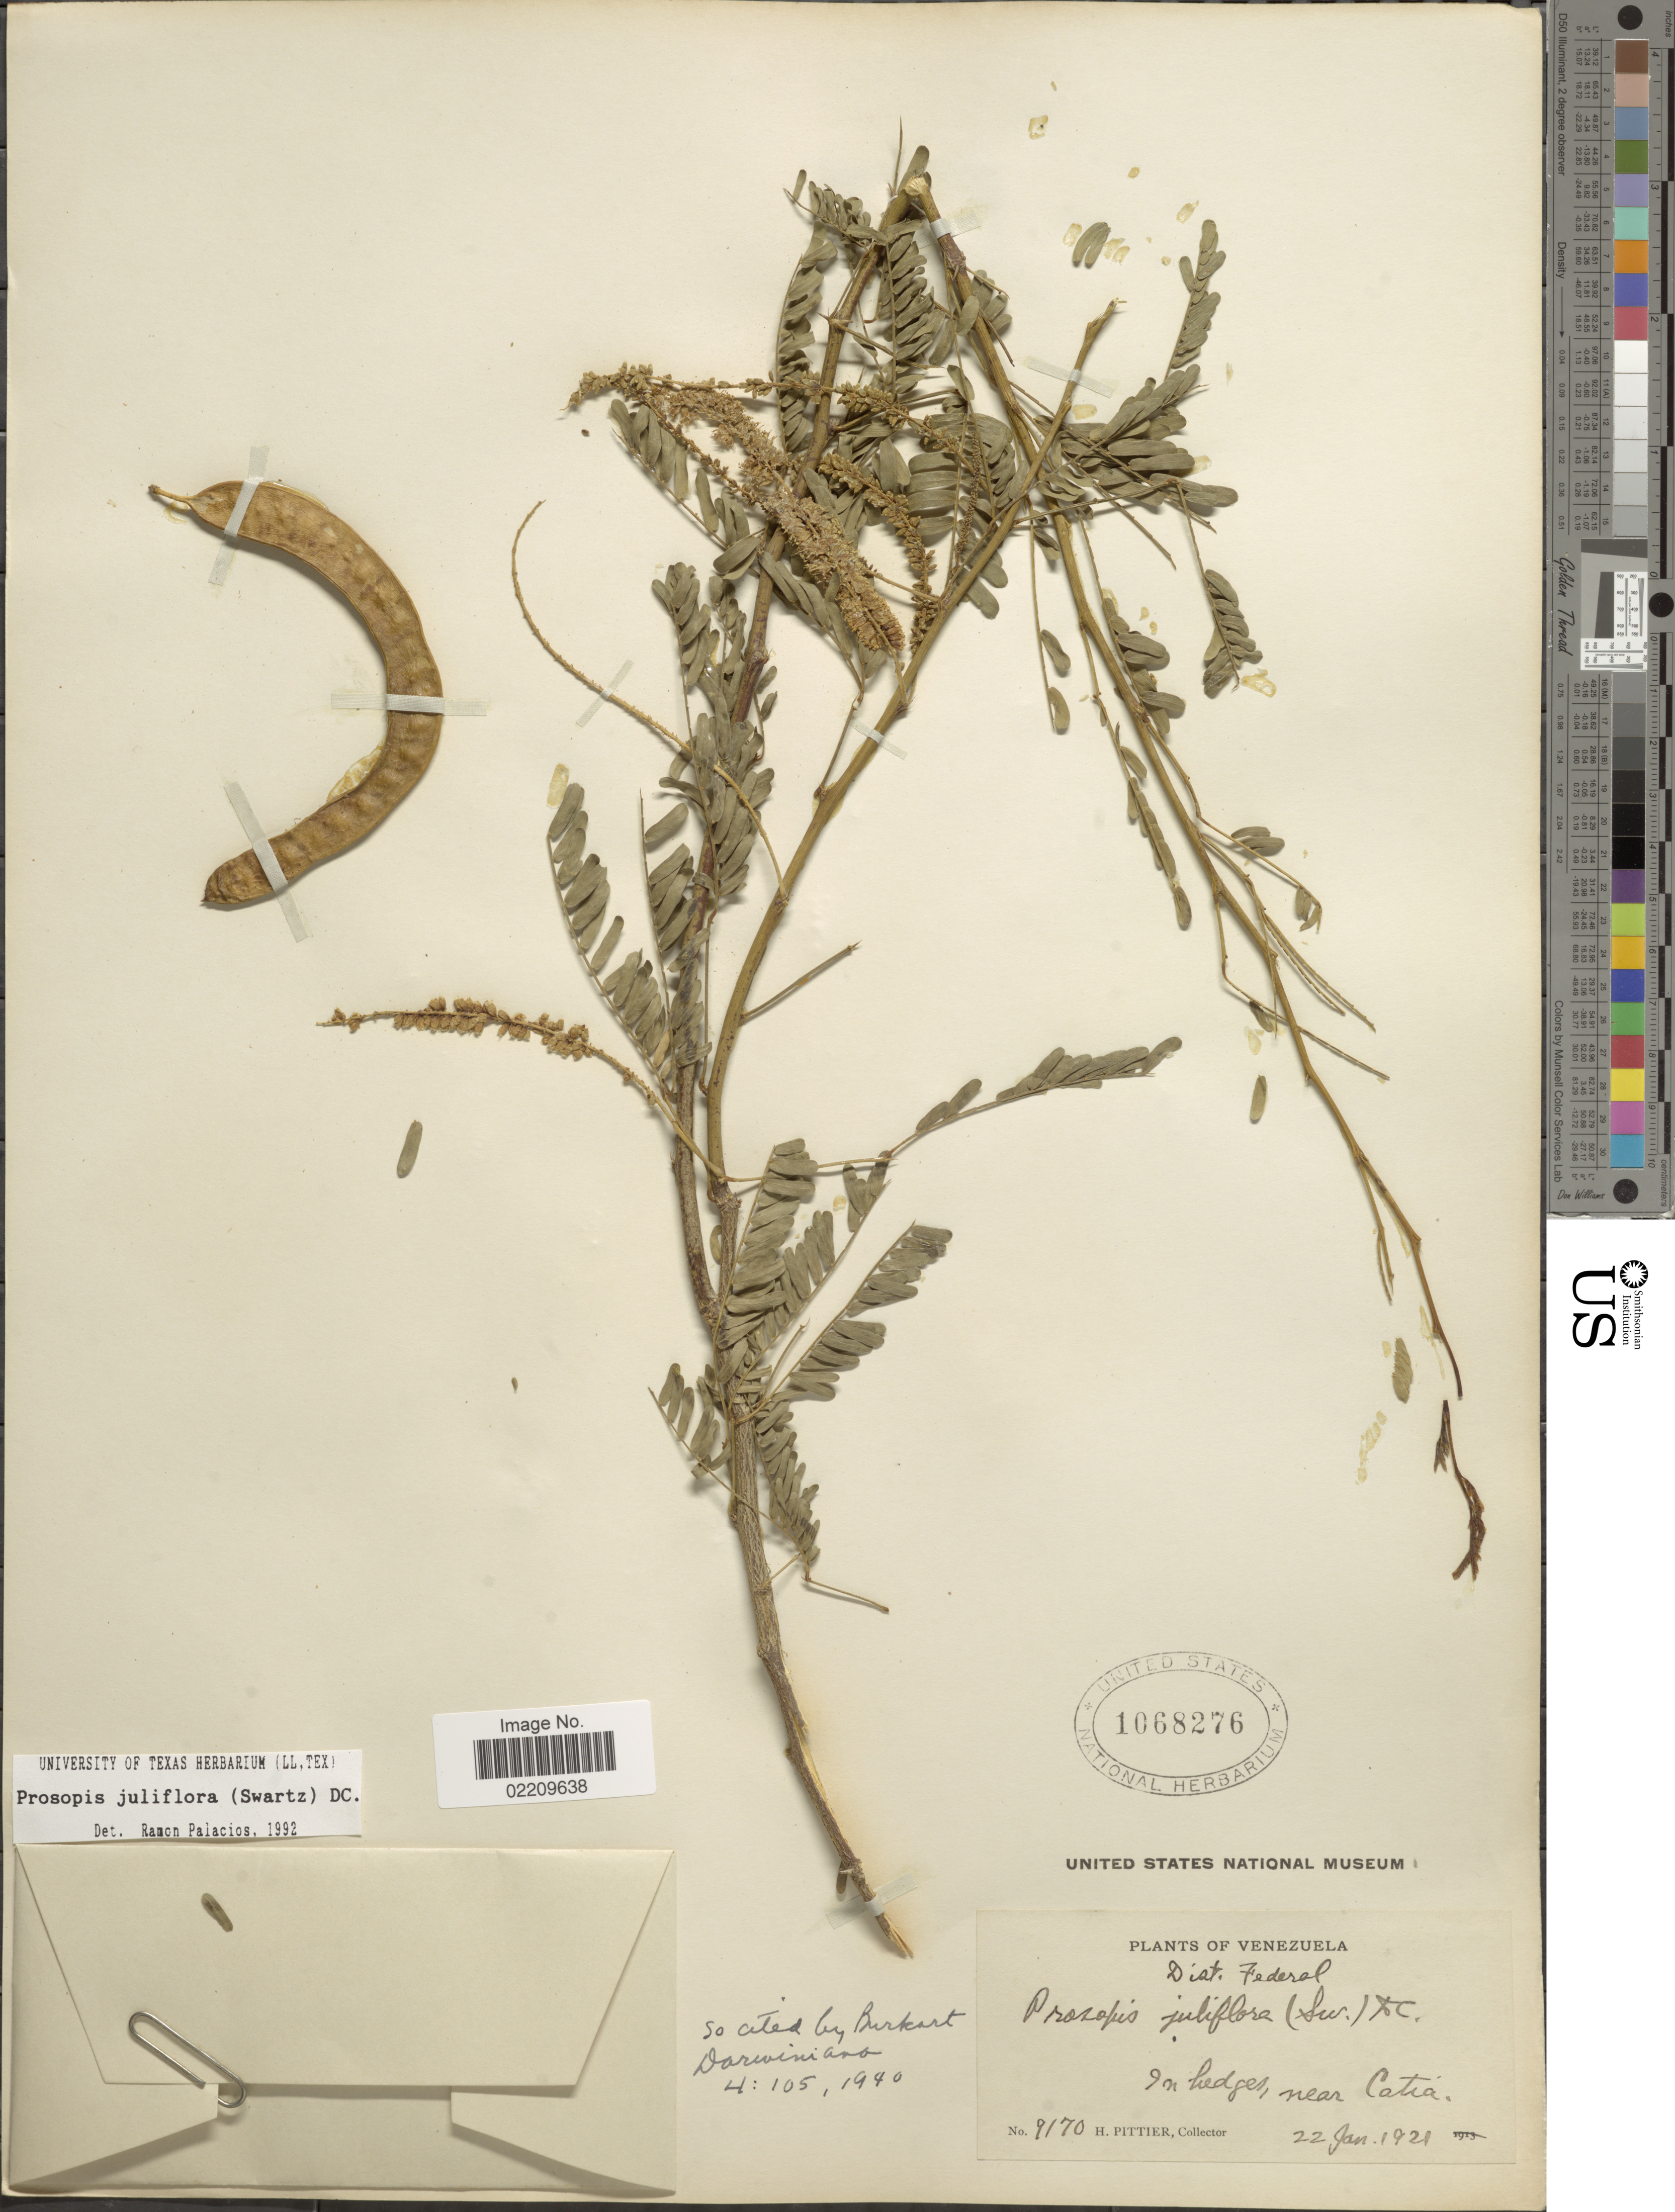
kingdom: Plantae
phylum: Tracheophyta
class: Magnoliopsida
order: Fabales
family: Fabaceae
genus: Neltuma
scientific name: Neltuma juliflora var. juliflora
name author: (Sw.) Raf.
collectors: H. F. Pittier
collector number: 9170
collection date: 1921-01-22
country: Venezuela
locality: In hedges near Catia.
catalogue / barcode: US 1068276